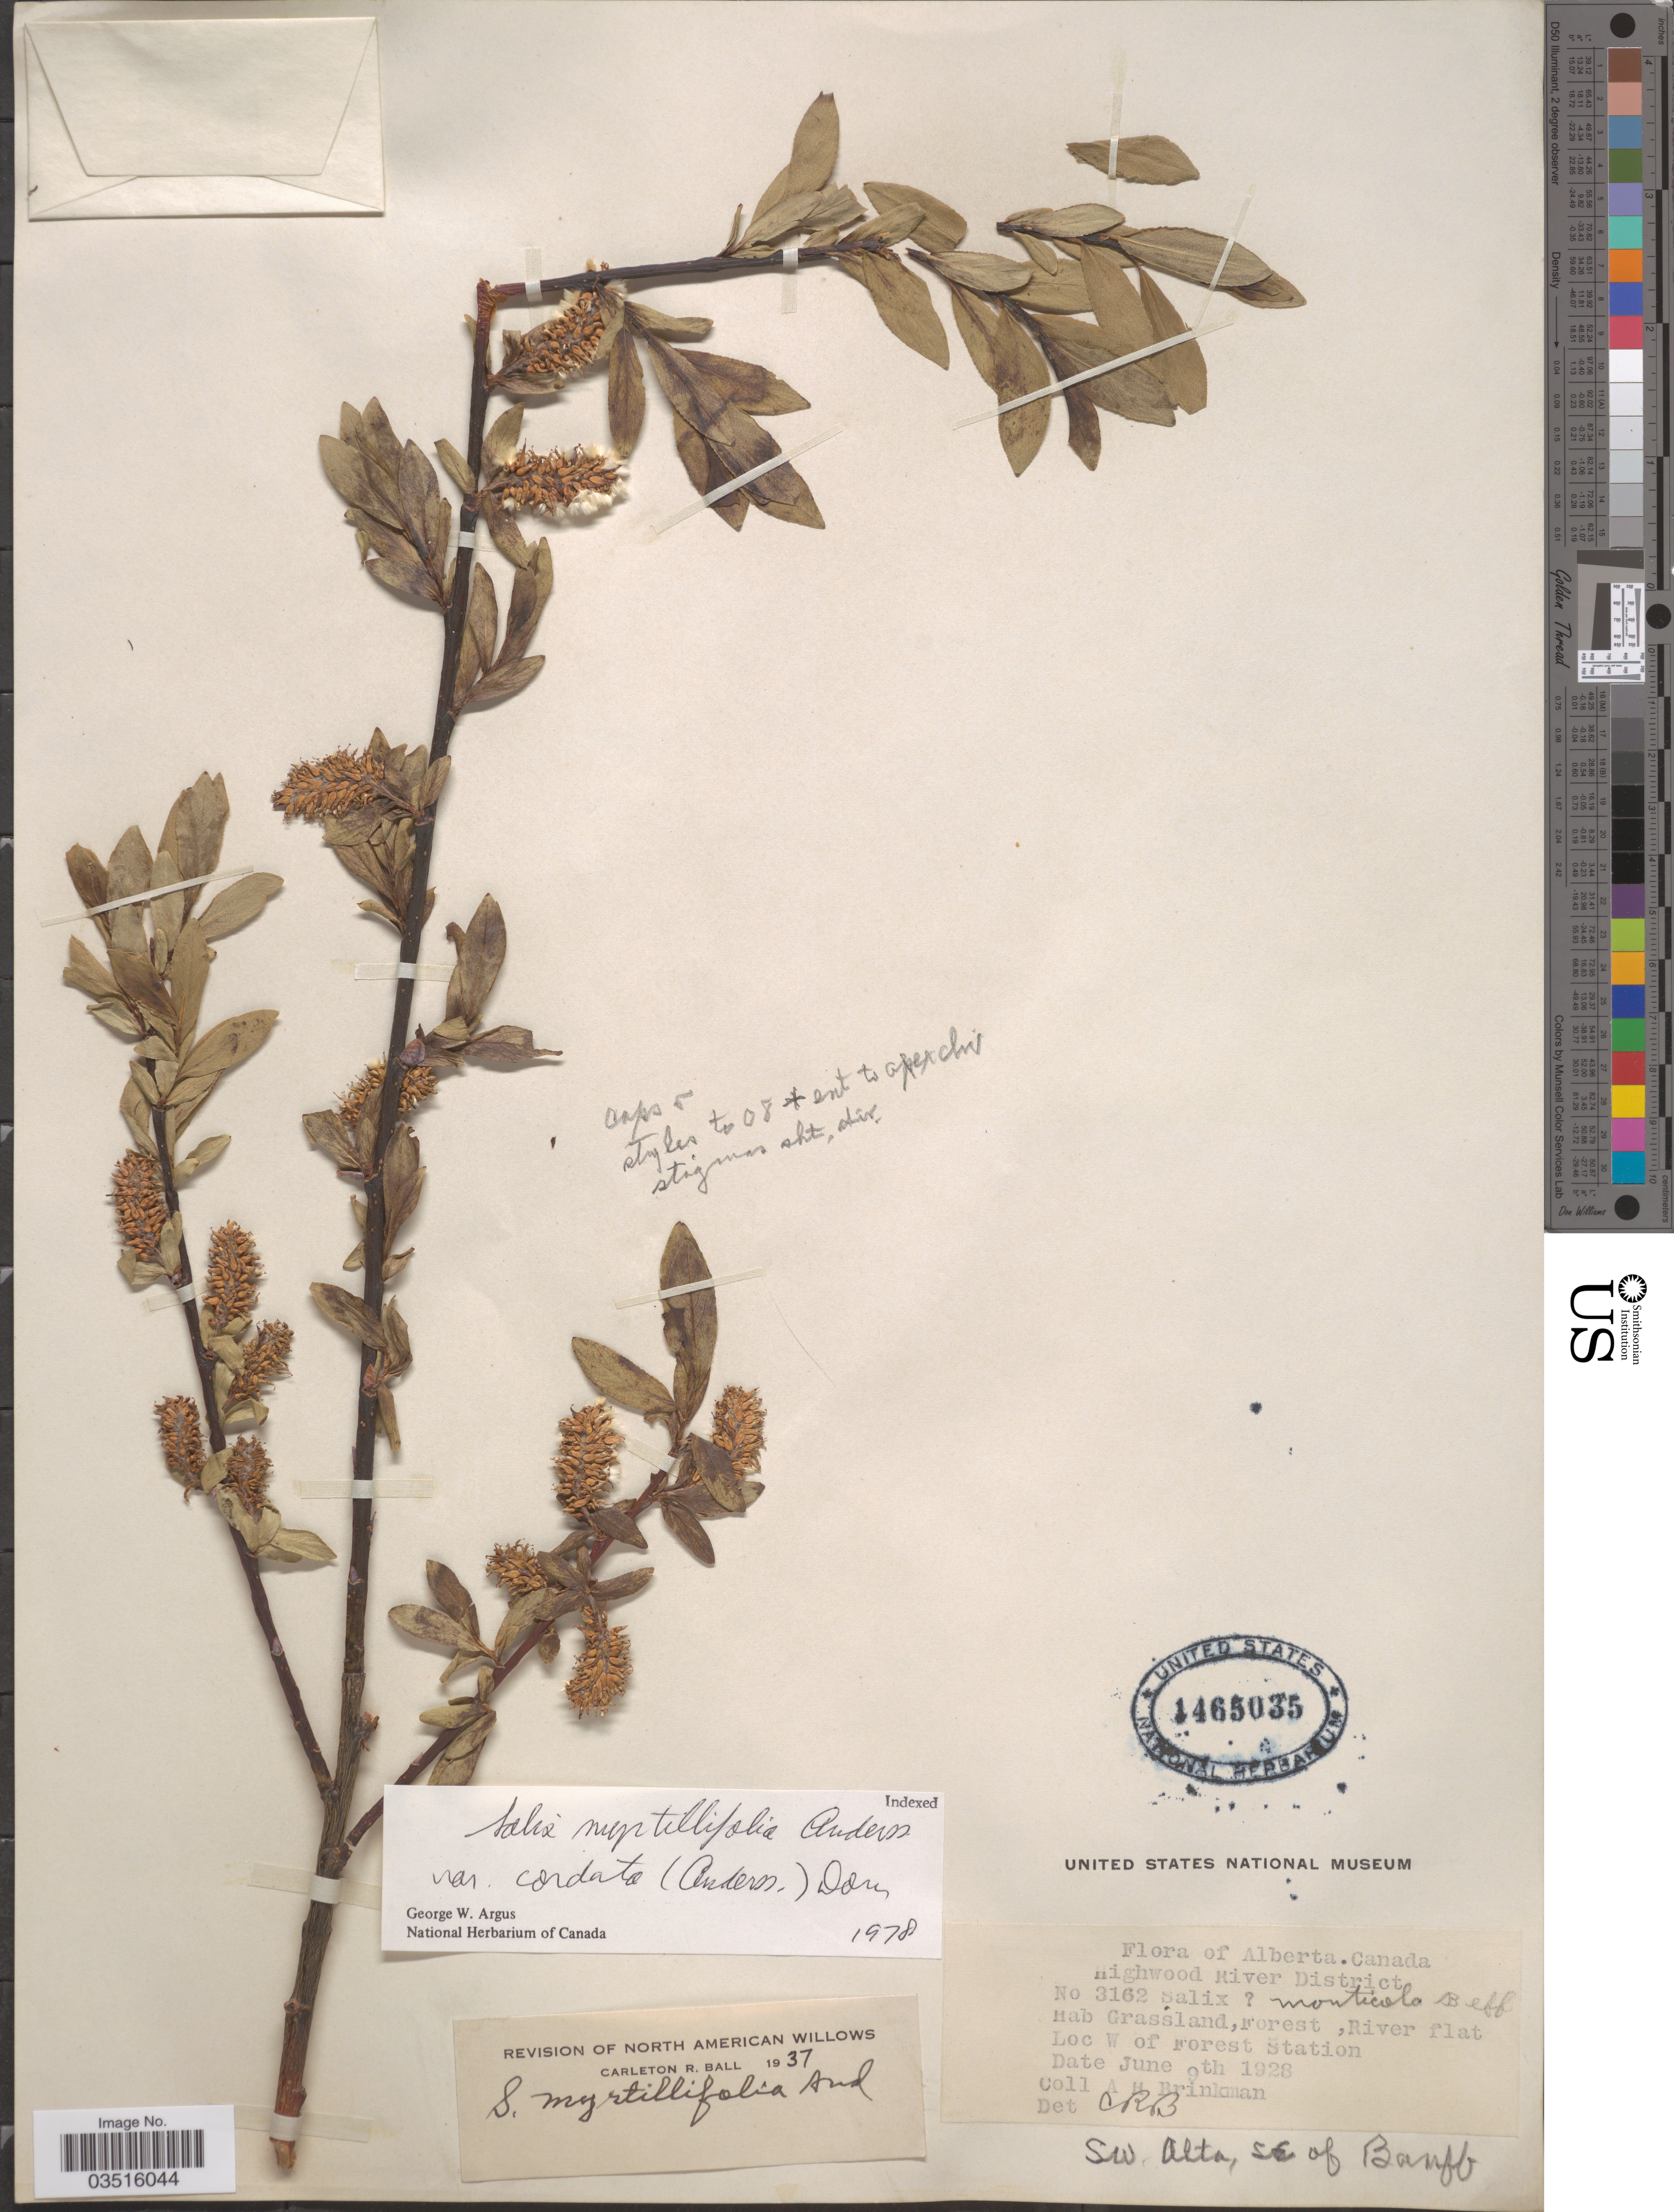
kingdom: Plantae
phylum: Tracheophyta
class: Magnoliopsida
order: Malpighiales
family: Salicaceae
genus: Salix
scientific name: Salix myrtillifolia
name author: Andersson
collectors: A. Brinkman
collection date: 1928-06-09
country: Canada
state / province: Alberta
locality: Highwood River District. Grassland, Forest, River flat. W. of Forest Station. SW. Alta, SE of Banff.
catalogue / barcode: US 1465035